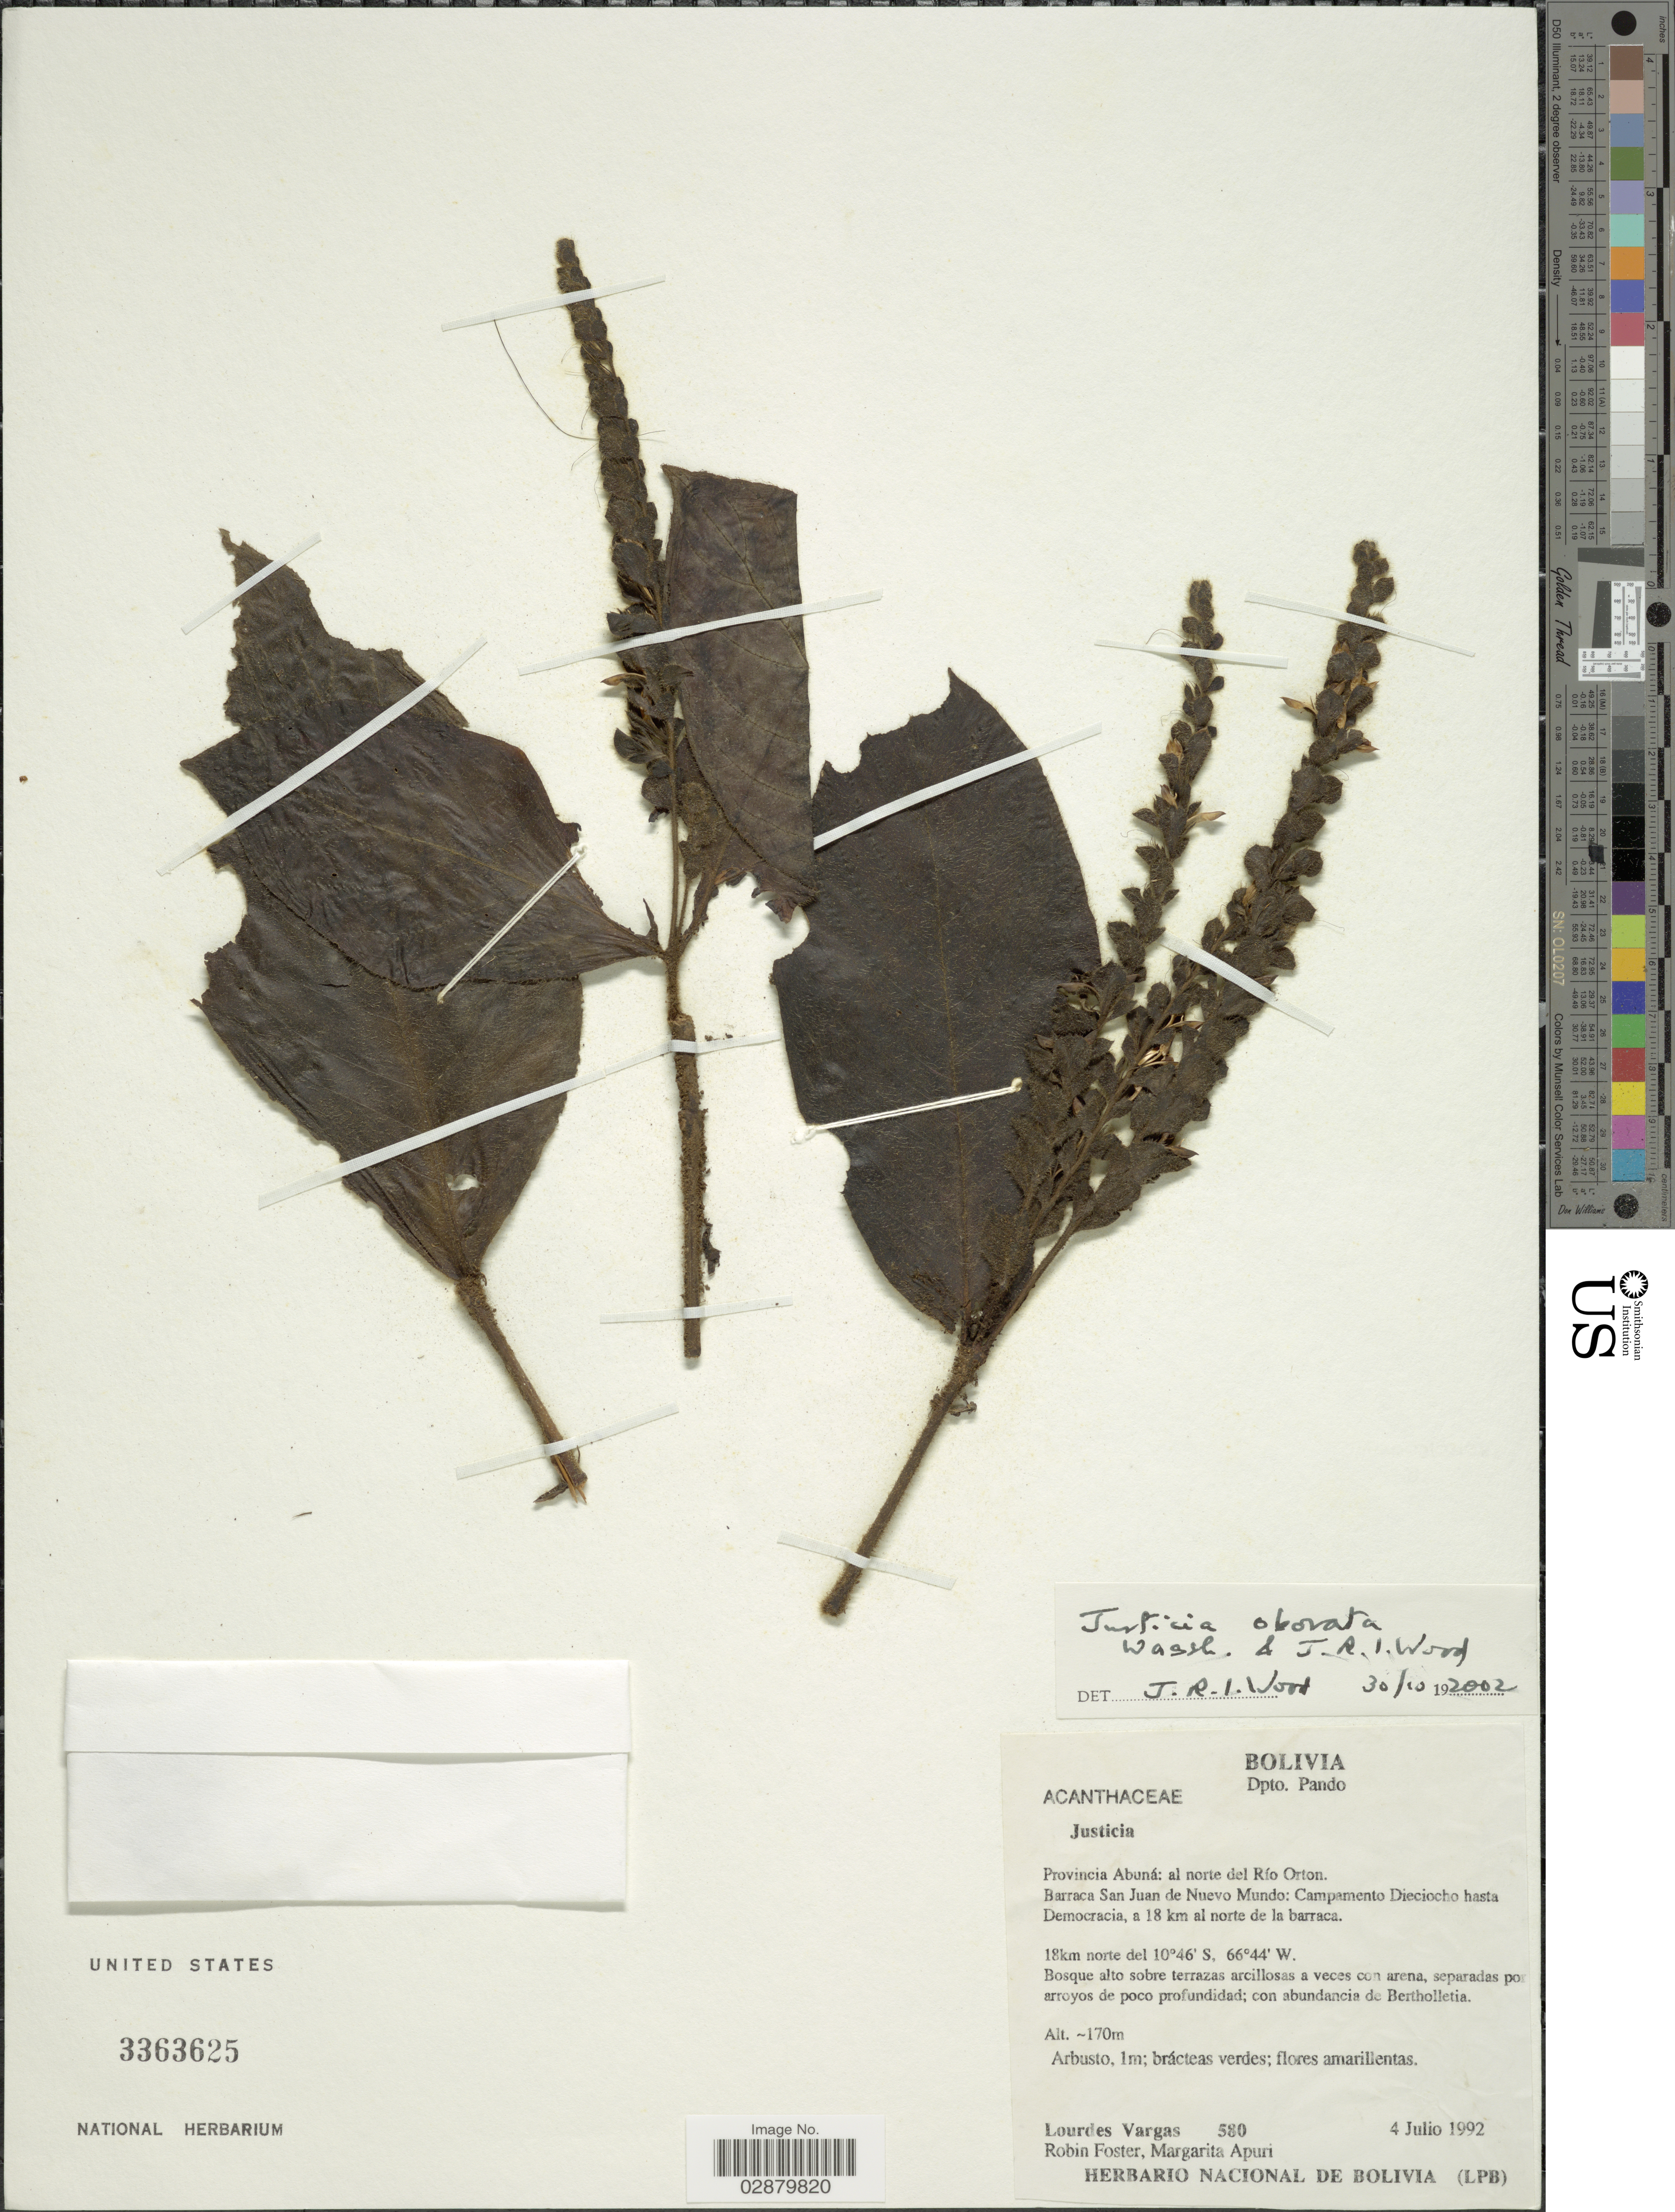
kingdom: Plantae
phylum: Tracheophyta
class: Magnoliopsida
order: Lamiales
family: Acanthaceae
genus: Justicia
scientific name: Justicia obovata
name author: Wassh. & J.R.I. Wood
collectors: L. Vargas, R. B. Foster & M. Apuri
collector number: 580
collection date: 1992-07-04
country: Bolivia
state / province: Pando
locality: Dpto. Pando. Provincia Abuná: al norte del Río Orton. Barraca San Juan de Nuevo Mundo: Campamento Dieciocho hasta democracia, a 18 km al norte de la barraca, 18km norte del.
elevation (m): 170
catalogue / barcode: US 3363625